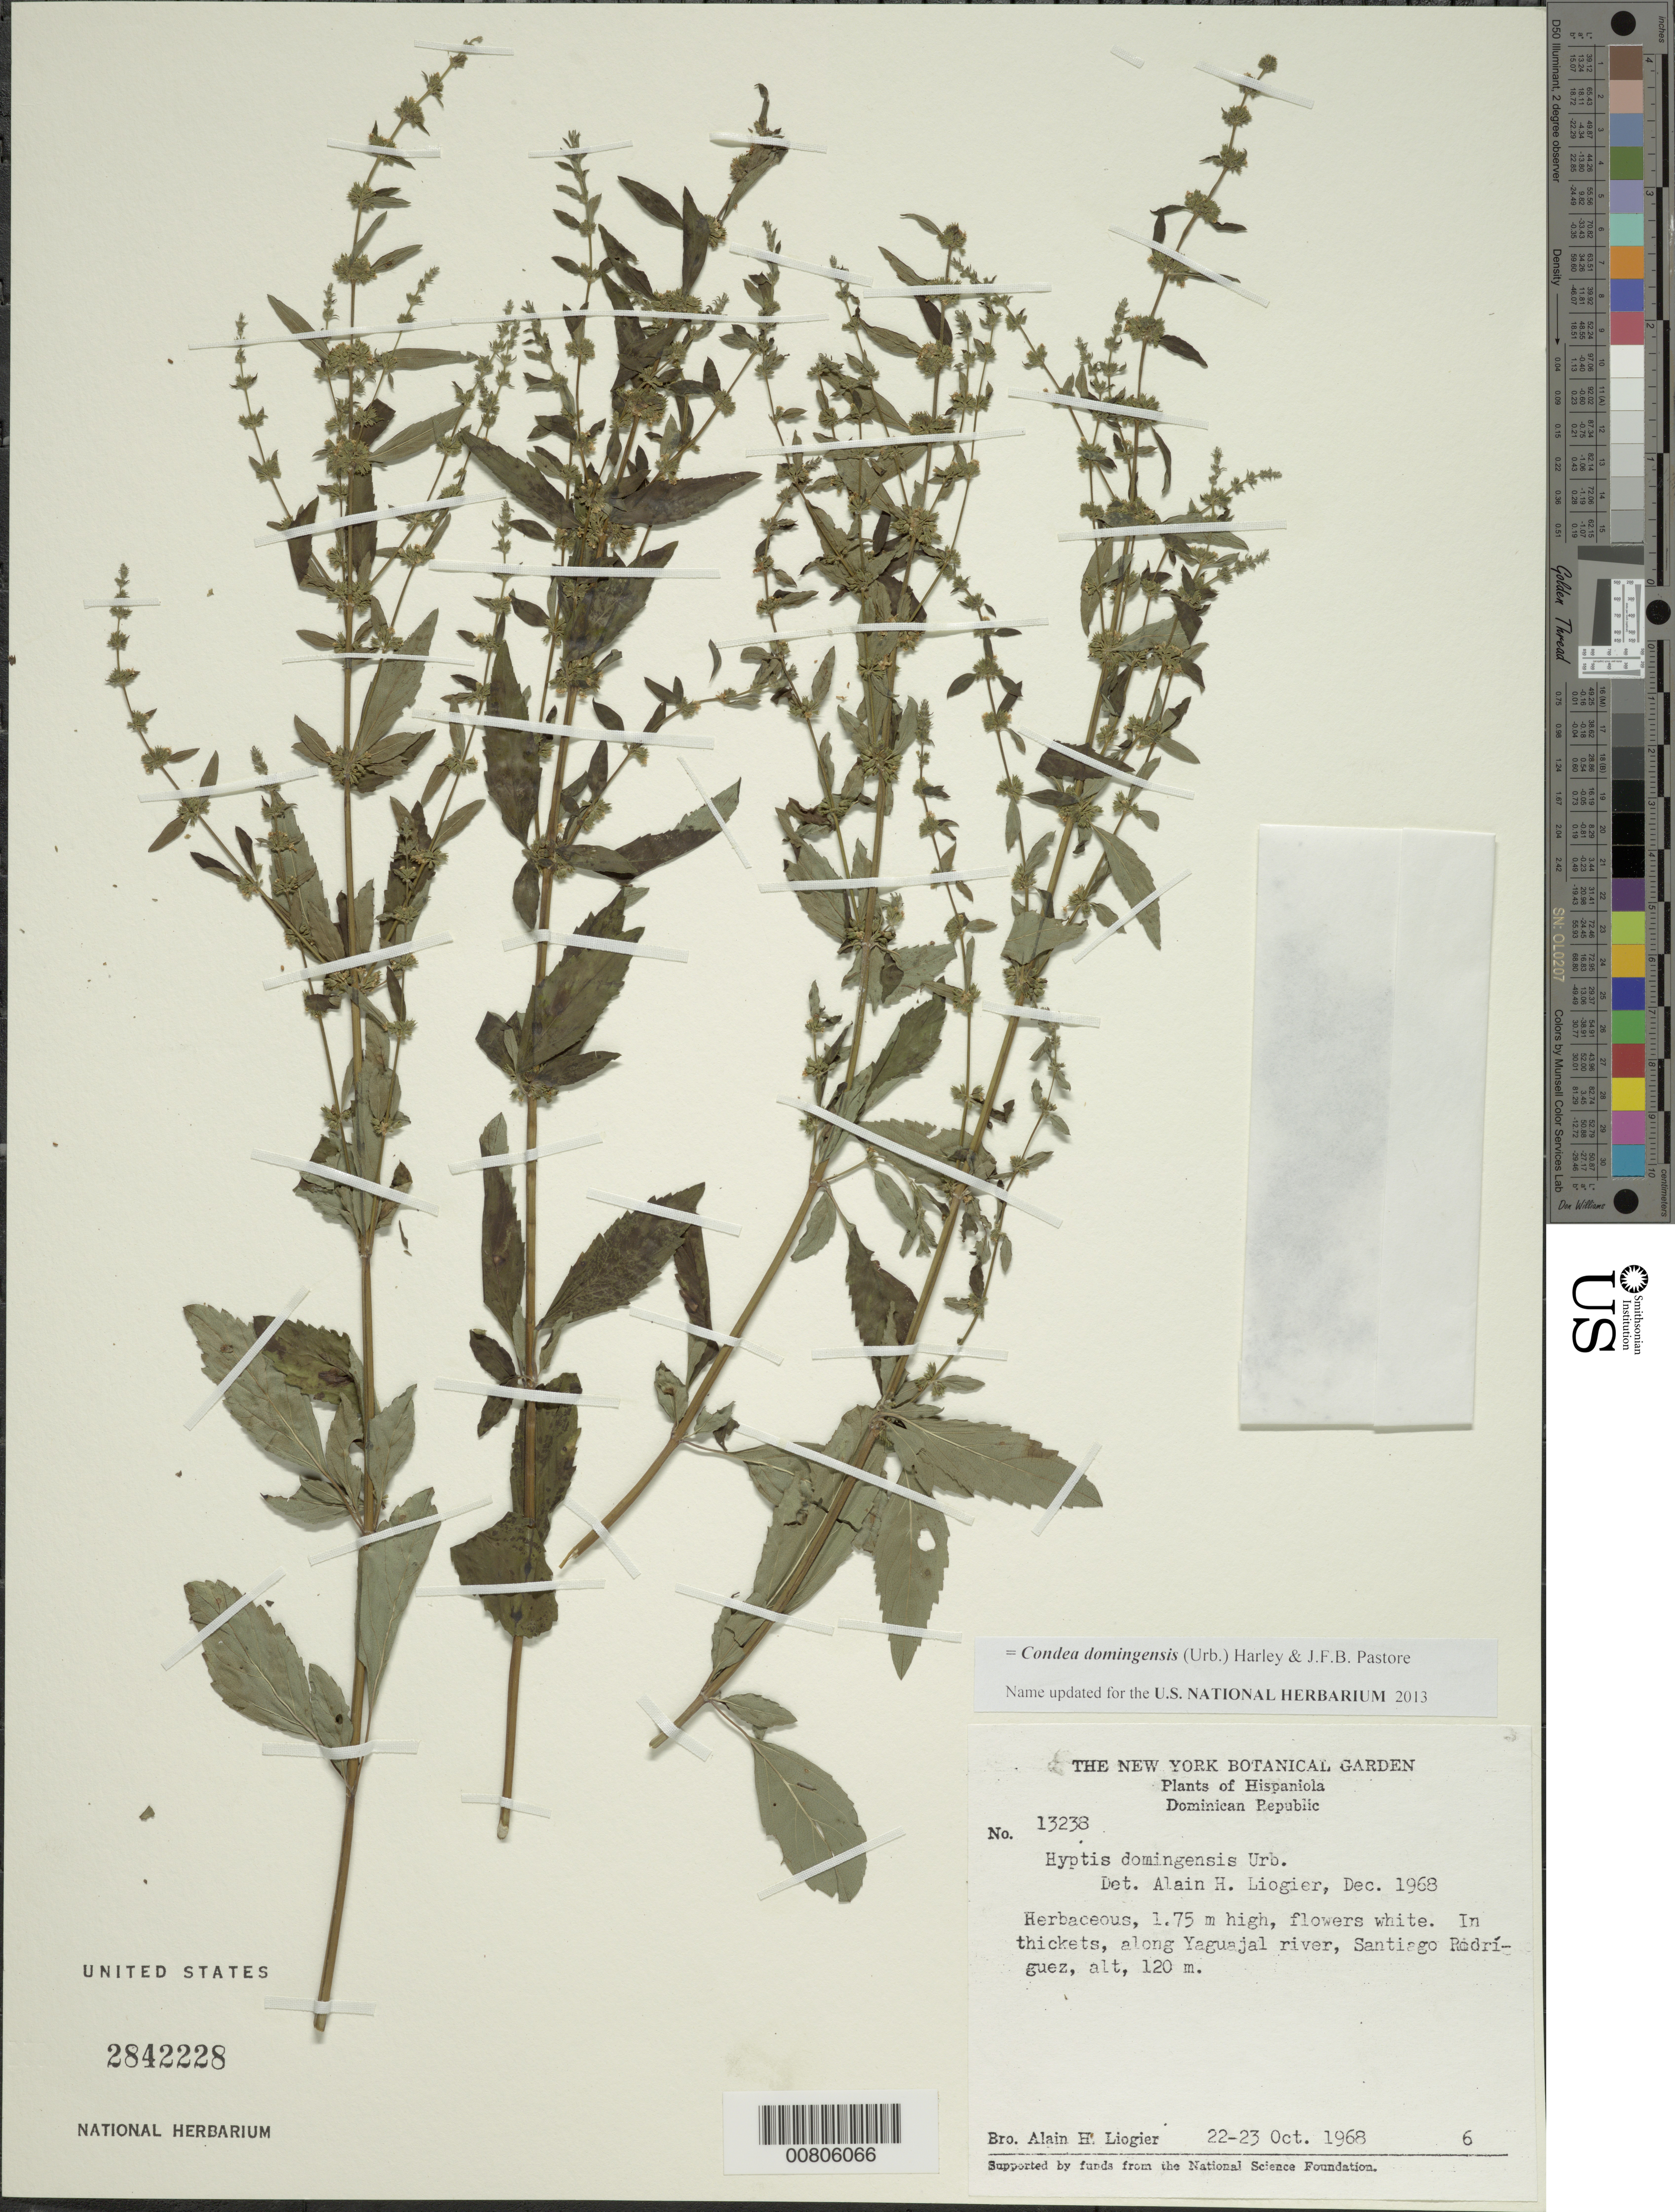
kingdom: Plantae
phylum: Tracheophyta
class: Magnoliopsida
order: Lamiales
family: Lamiaceae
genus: Condea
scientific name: Condea domingensis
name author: (Urb.) Harley & J.F.B. Pastore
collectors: A. H. Liogier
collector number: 13238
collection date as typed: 22 Oct 1968 to 23 Oct 1968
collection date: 1968-10-22/1968-10-23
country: Dominican Republic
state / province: Santiago Rodríguez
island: Hispaniola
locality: Along Yaguajal River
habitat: In thickets along river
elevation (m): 120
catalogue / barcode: US 2842228